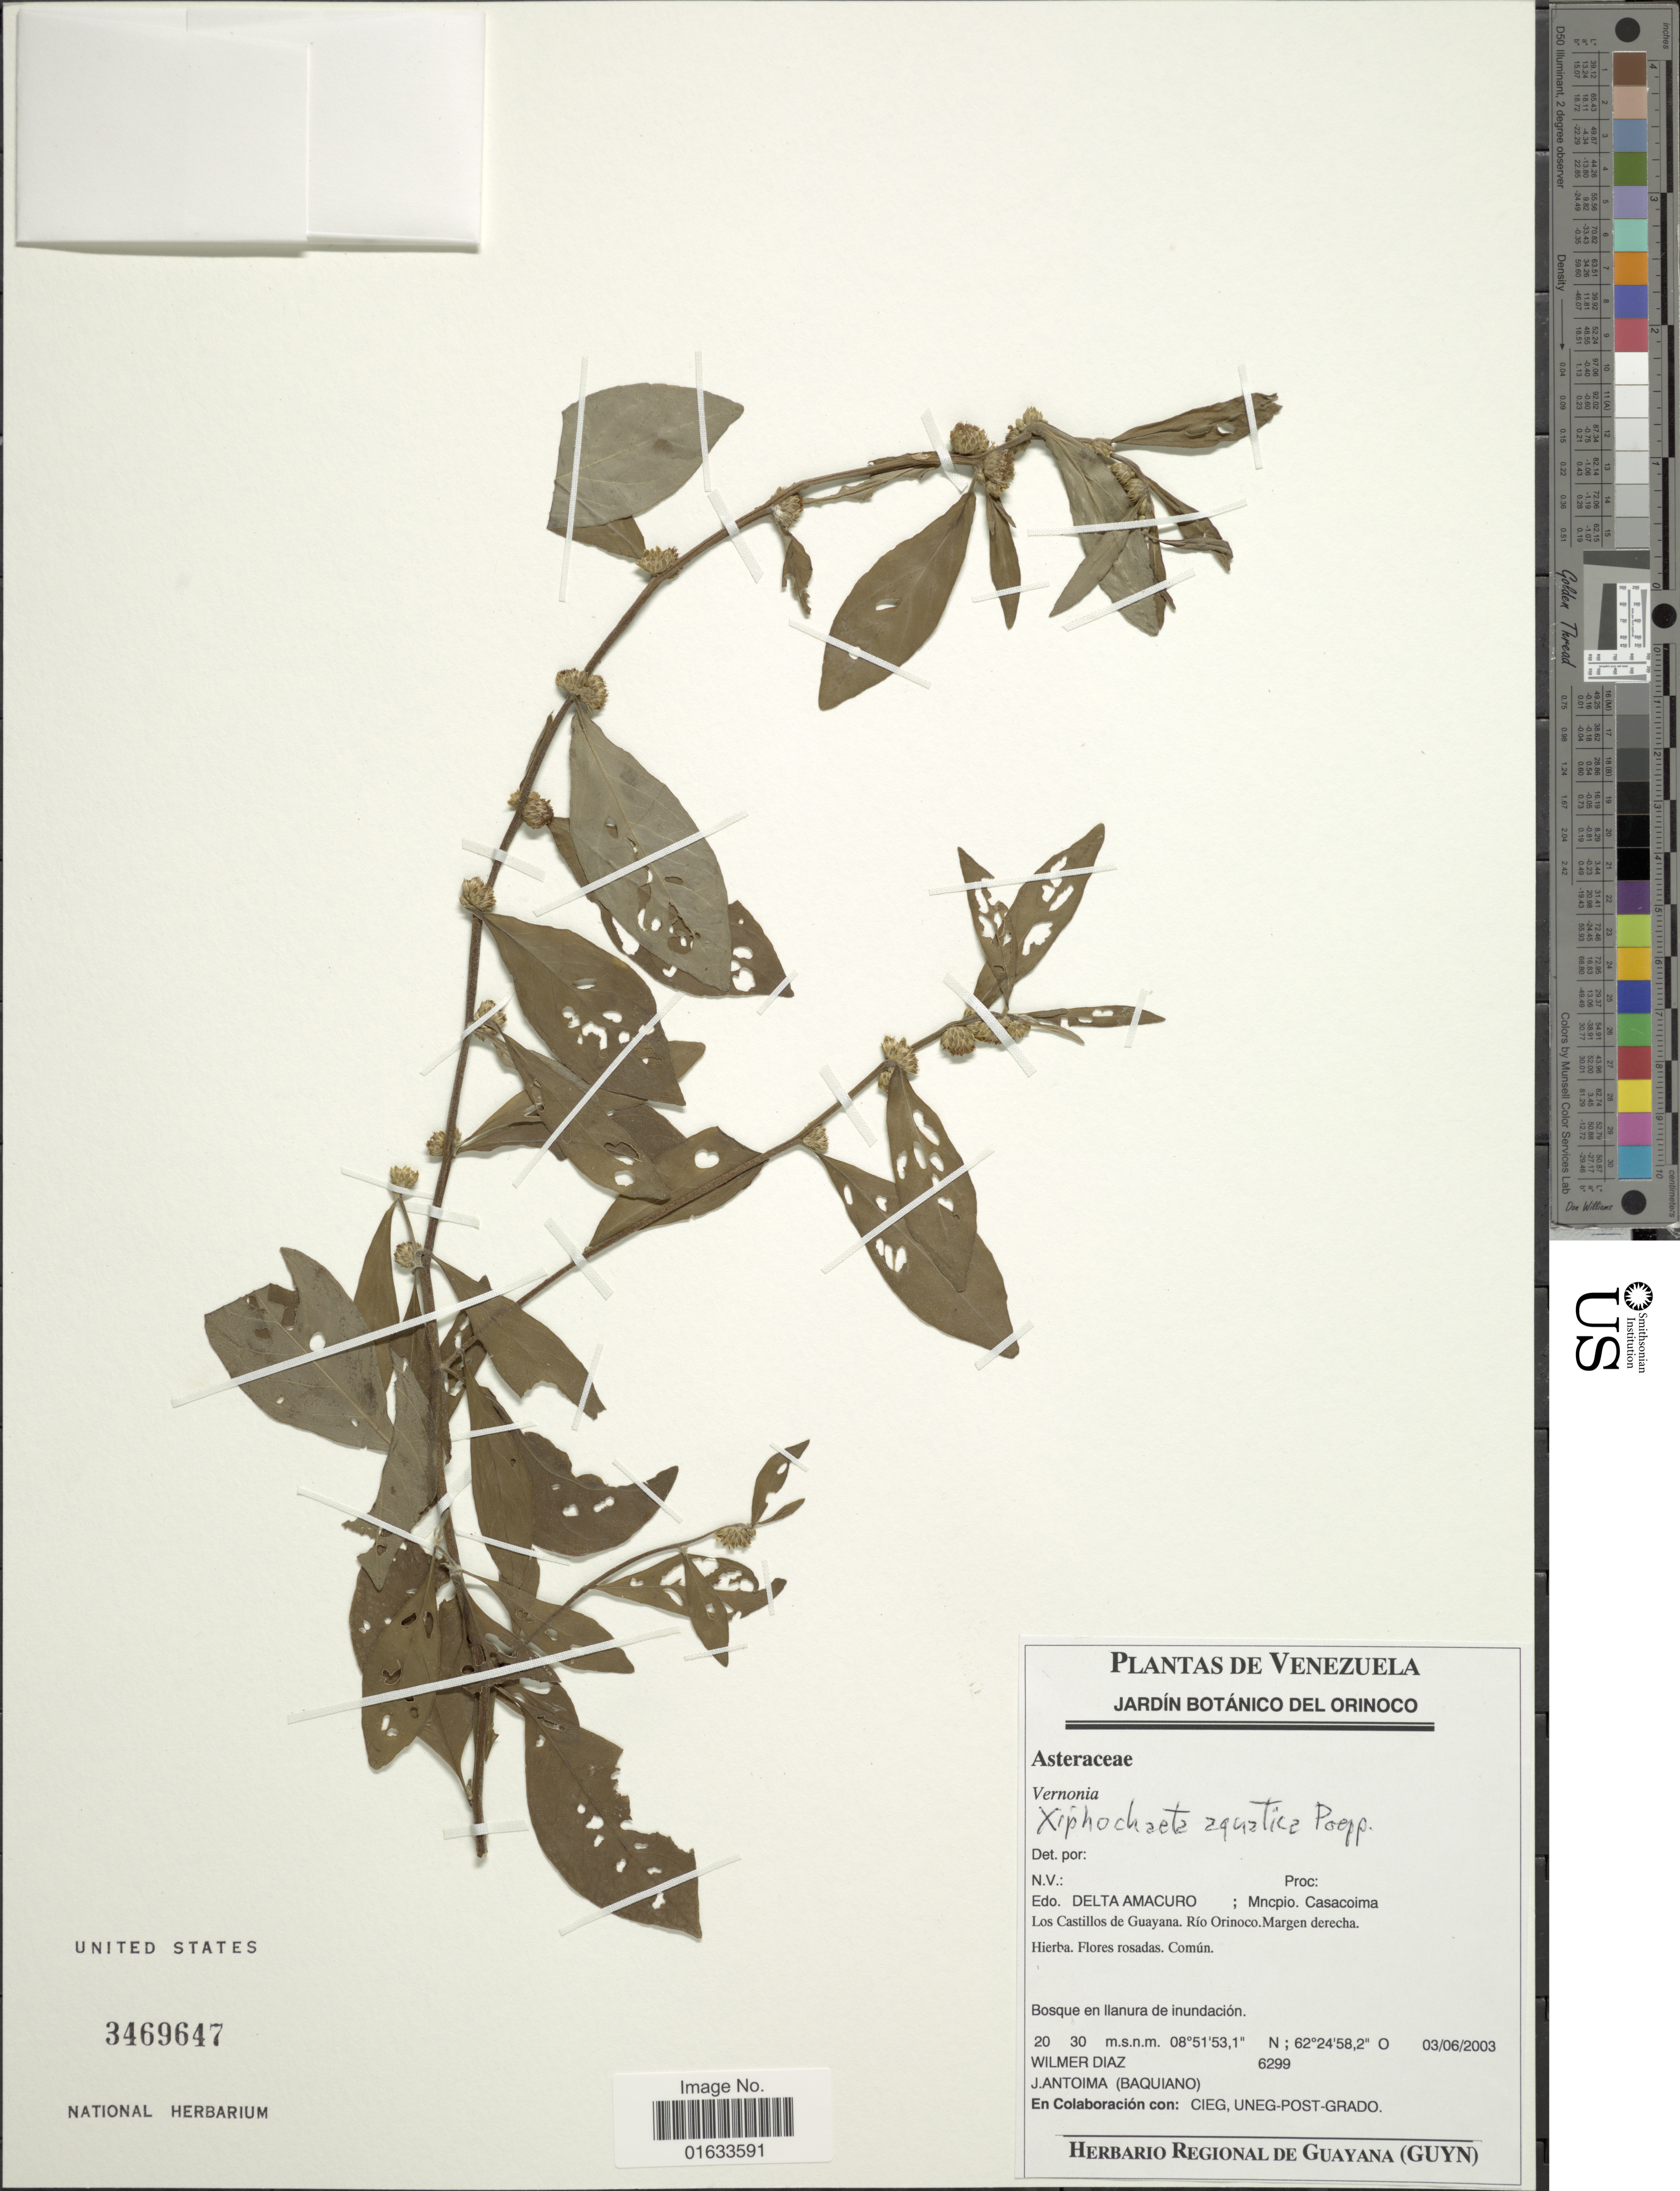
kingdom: Plantae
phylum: Tracheophyta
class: Magnoliopsida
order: Asterales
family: Asteraceae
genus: Xiphochaeta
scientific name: Xiphochaeta aquatica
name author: Poepp.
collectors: W. Díaz P. & J. Antoima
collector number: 6299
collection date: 2003-06-03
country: Venezuela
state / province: Delta Amacuro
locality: Edo. Delta Amacuro; Mncpio. Casacoima. Los Castillos de Guayana. Río Orinoco. Margen derecha.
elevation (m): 2030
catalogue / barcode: US 3469647